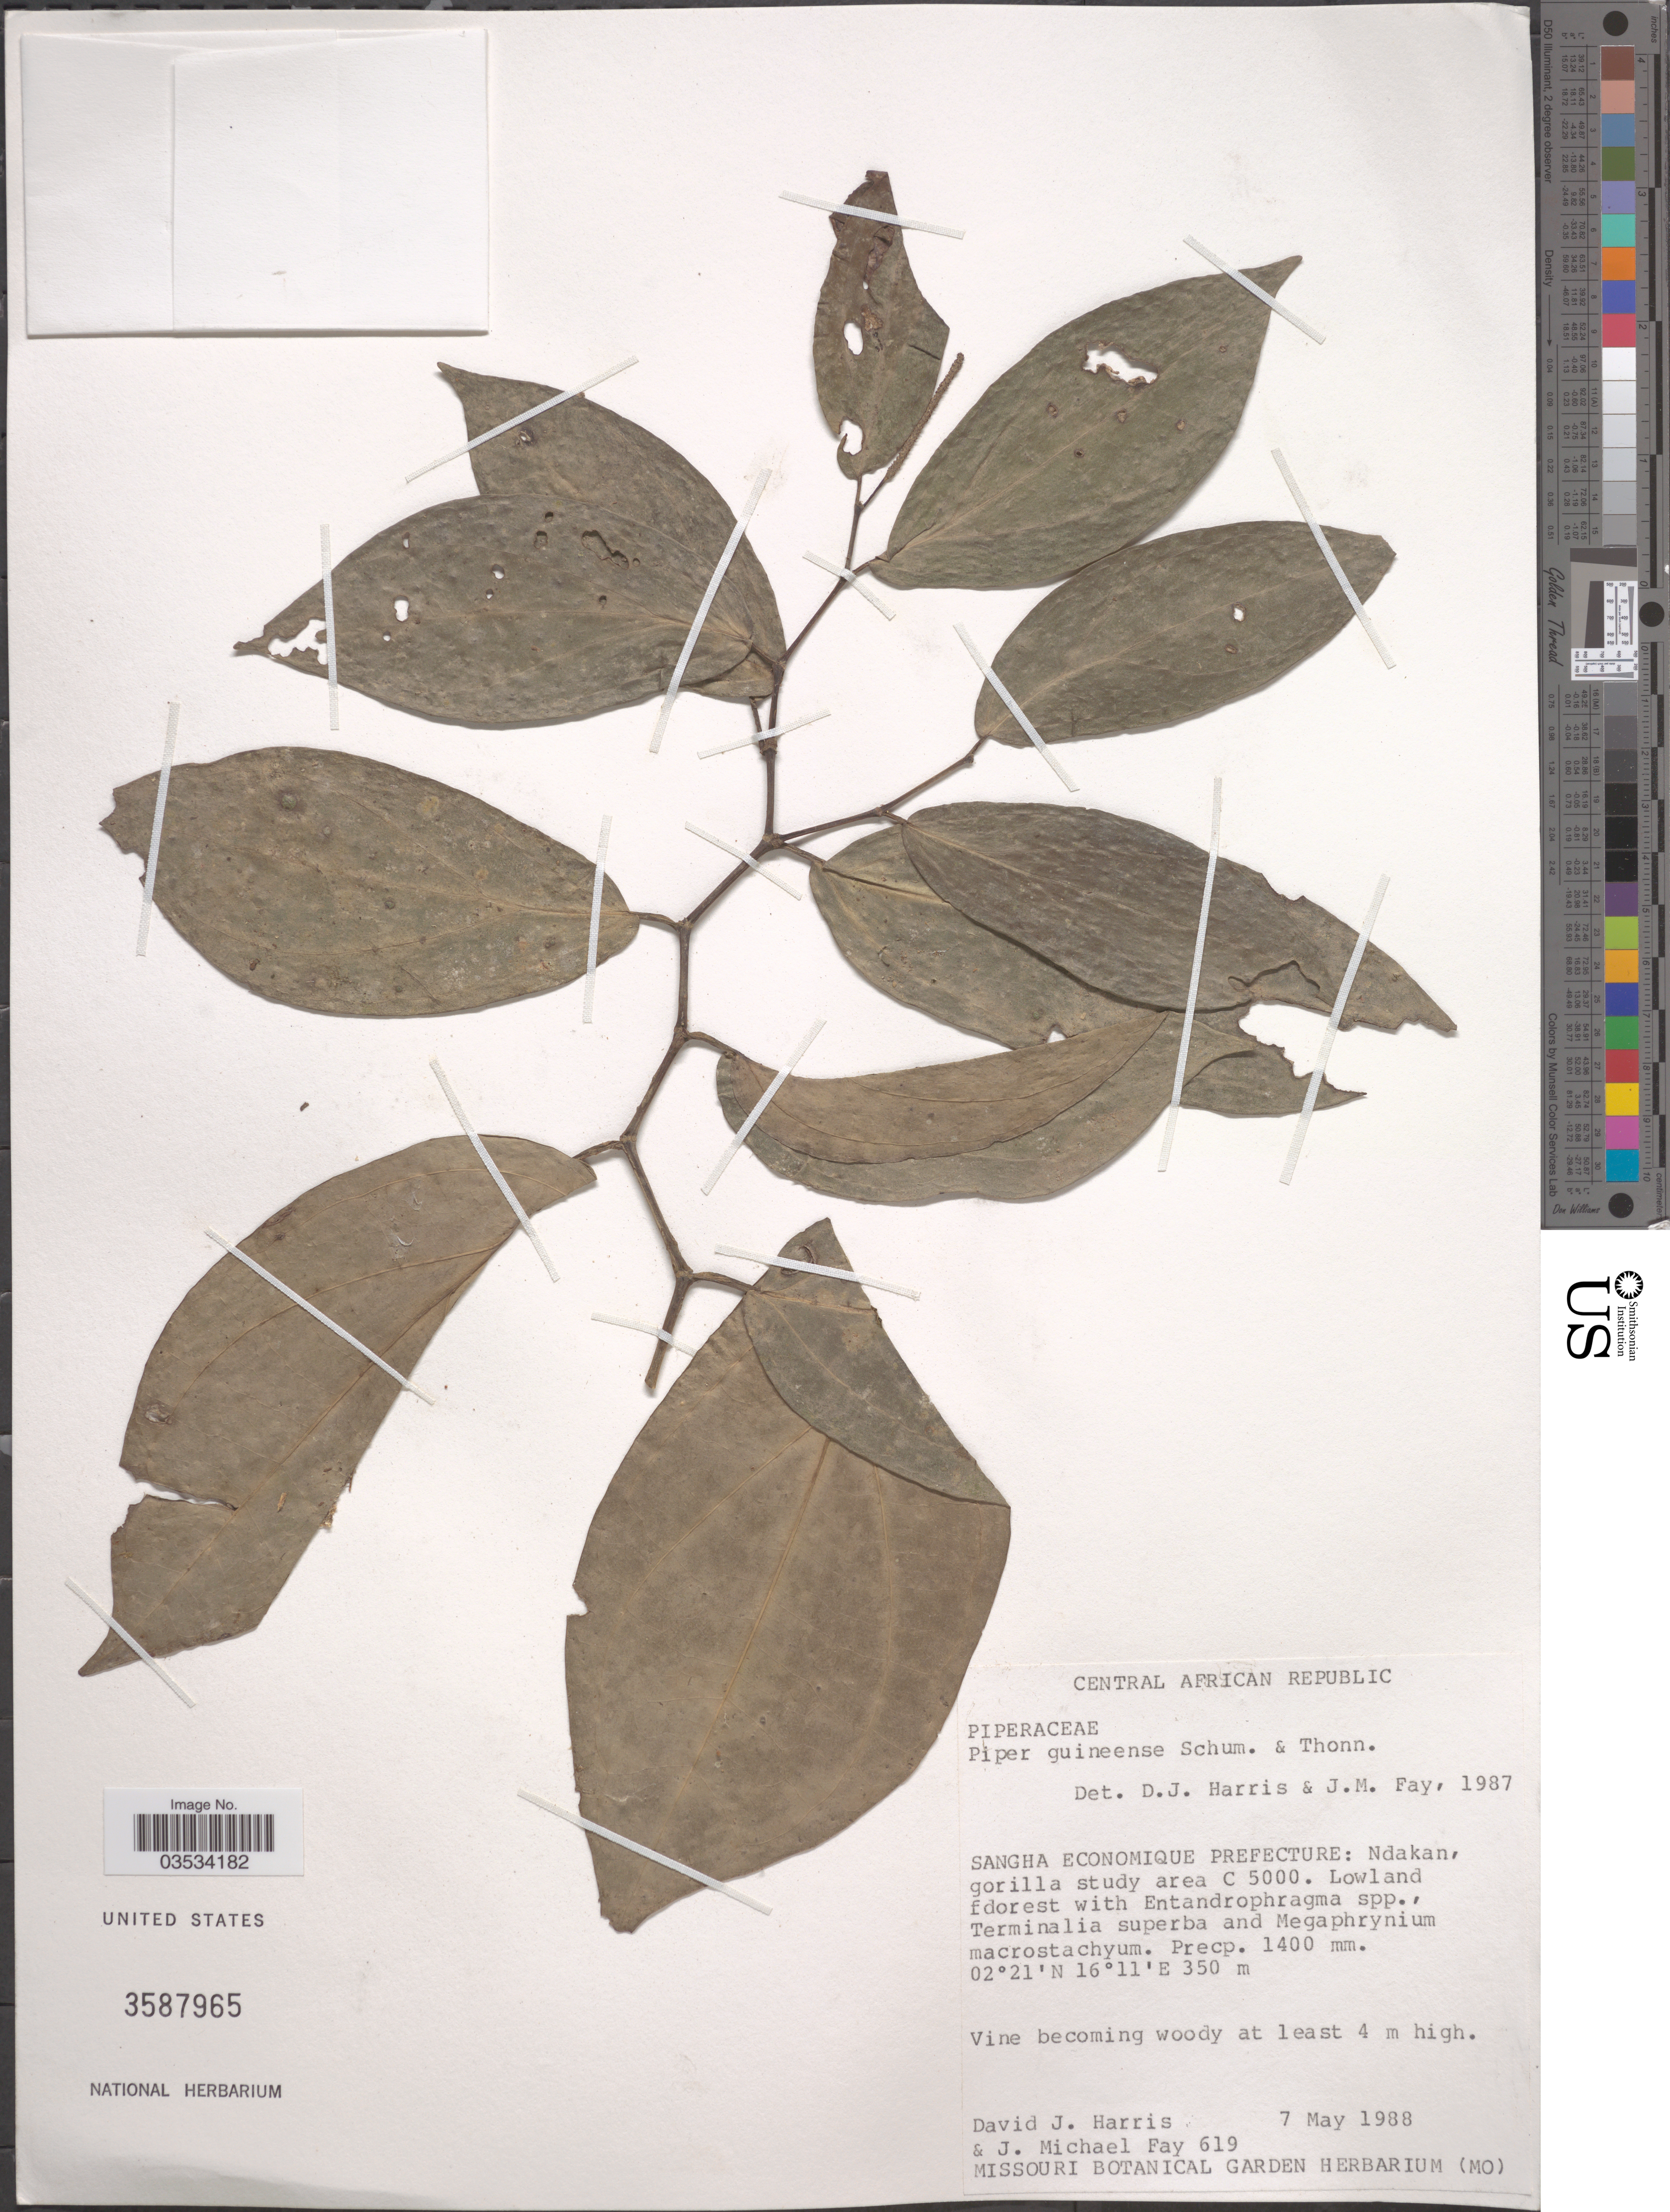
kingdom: Plantae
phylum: Tracheophyta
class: Magnoliopsida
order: Piperales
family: Piperaceae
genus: Piper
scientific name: Piper guineense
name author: Schumach. & Thonn.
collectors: D. J. Harris & J. M. Fay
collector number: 619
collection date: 1988-05-07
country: Central African Republic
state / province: Sangha-Mbaere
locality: Sangha Economique Prefecture: Ndakan, gorilla study area C 5000.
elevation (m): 350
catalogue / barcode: US 3587965